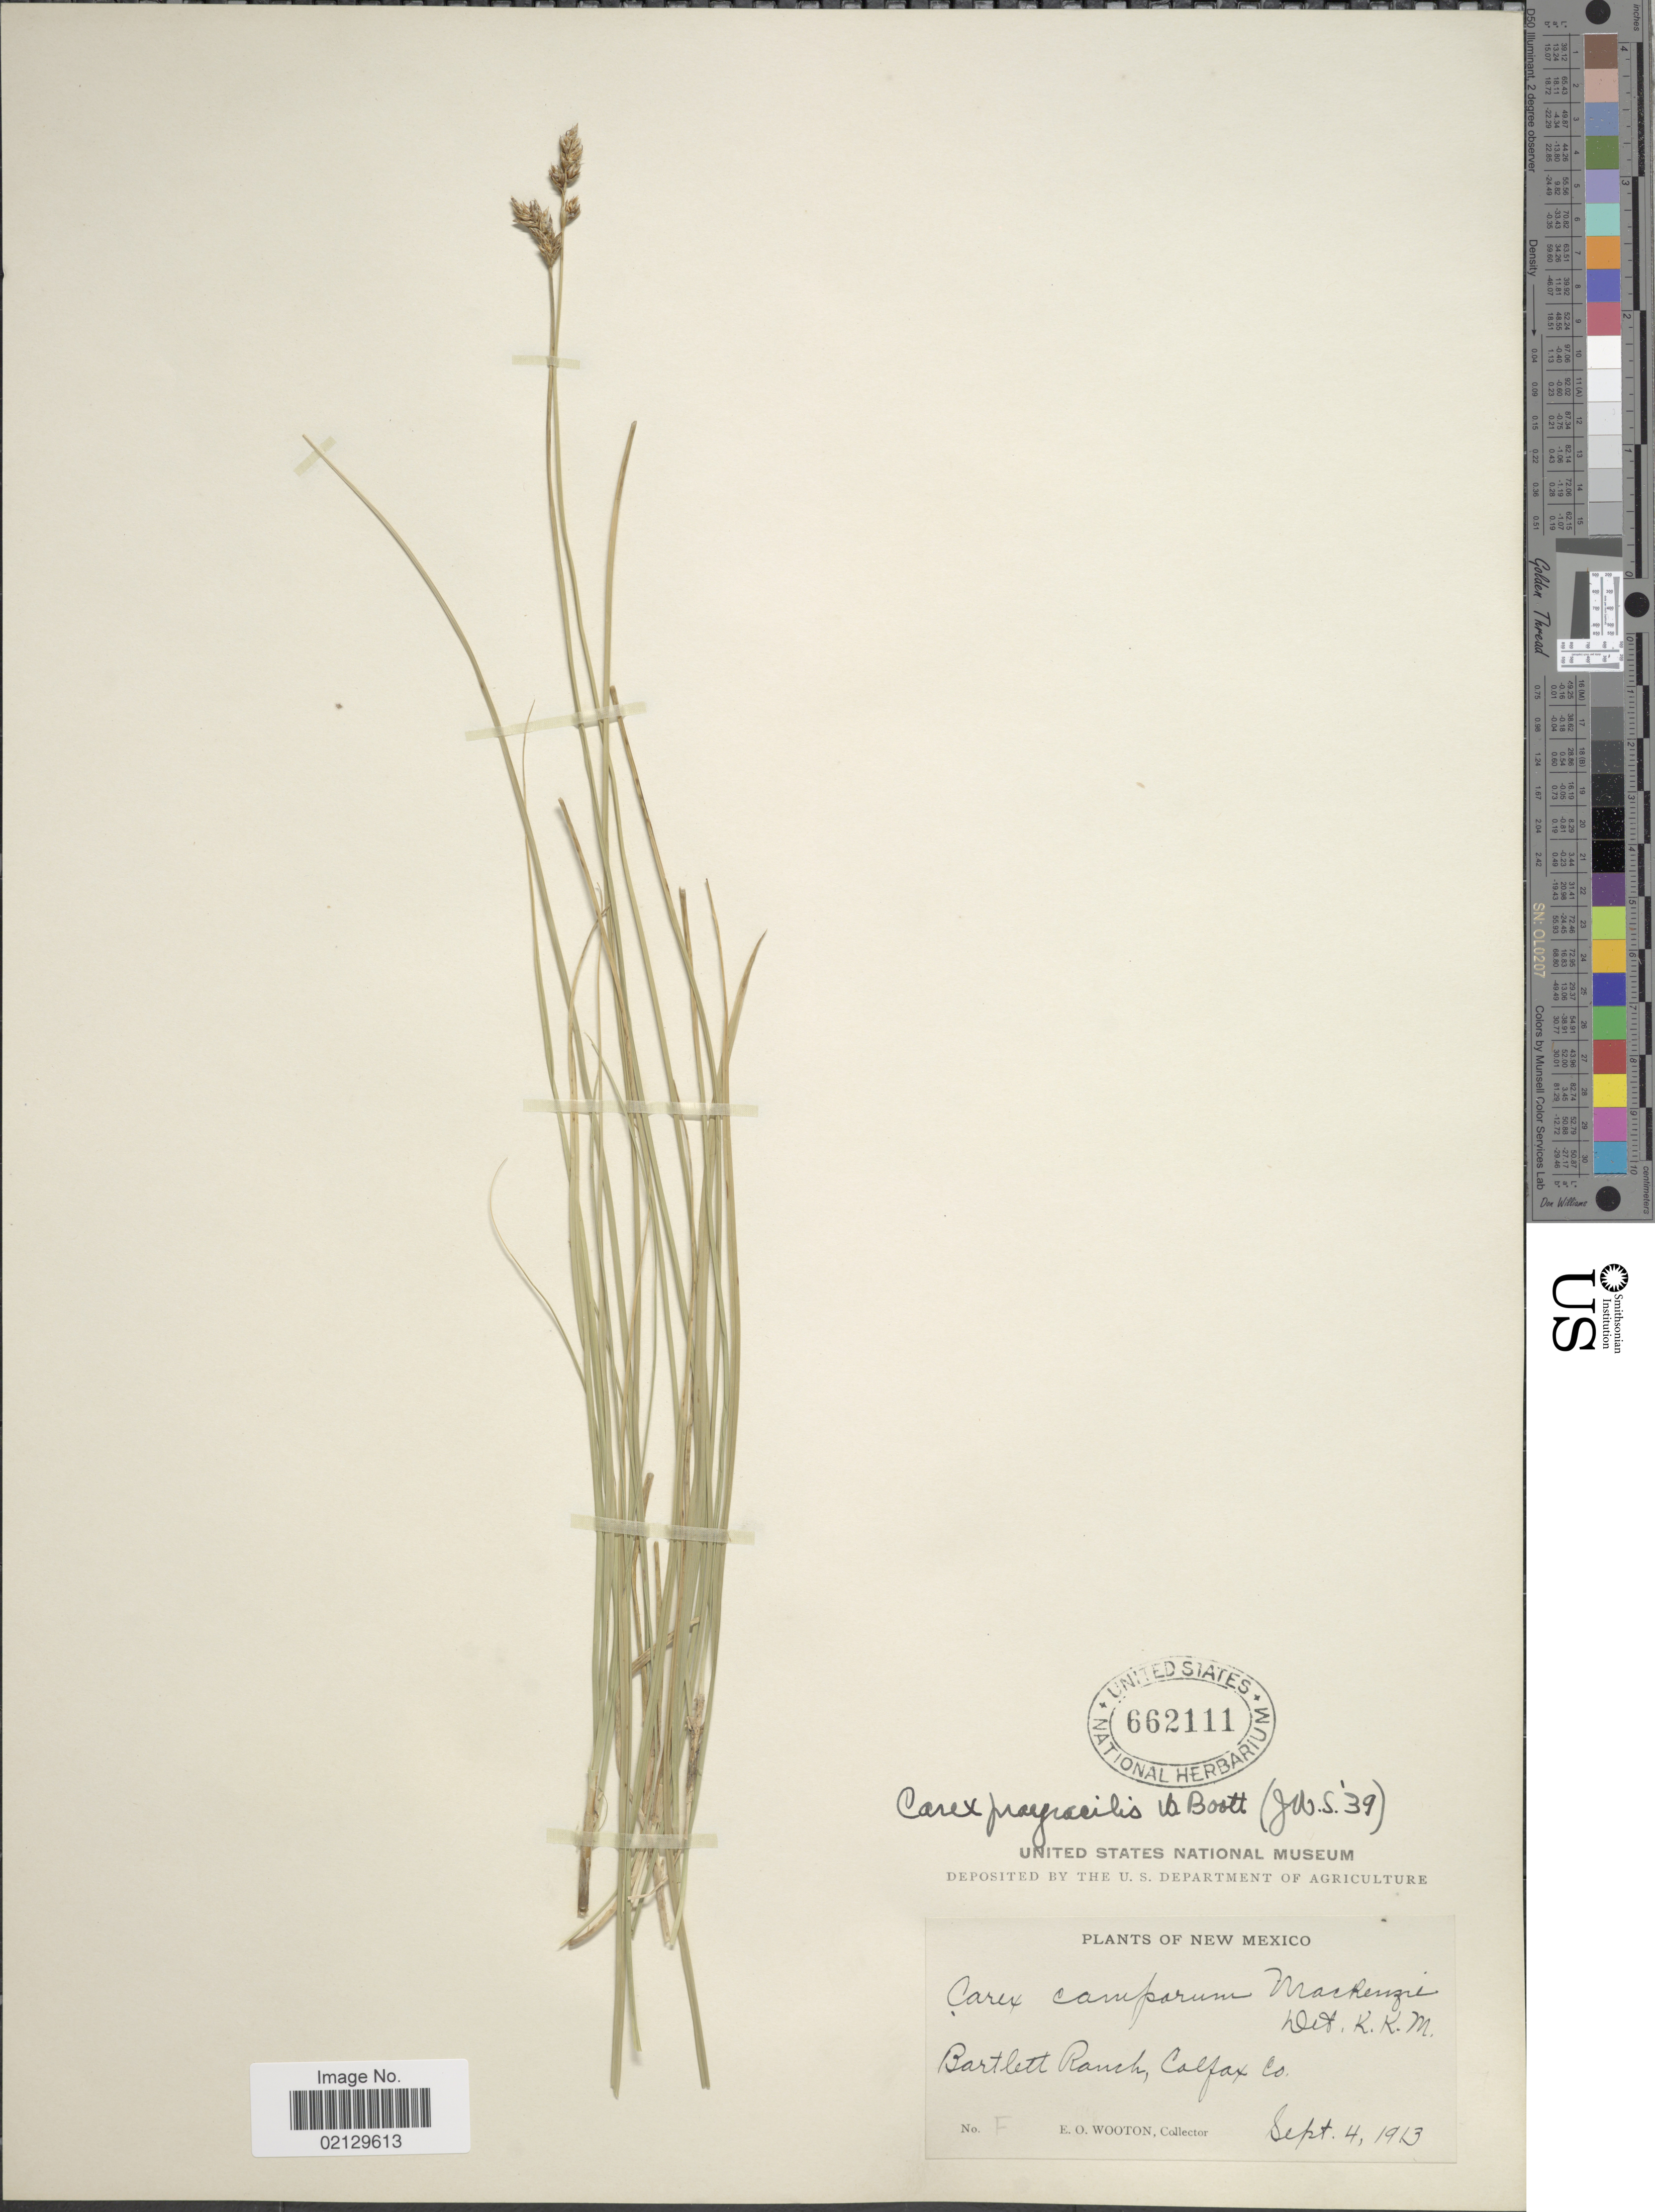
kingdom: Plantae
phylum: Tracheophyta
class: Liliopsida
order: Poales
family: Cyperaceae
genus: Carex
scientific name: Carex praegracilis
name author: W. Boott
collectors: E. O. Wooton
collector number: F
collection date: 1913-09-04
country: United States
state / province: New Mexico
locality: Bartlett Ranch, Calfax Co.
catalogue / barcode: US 662111